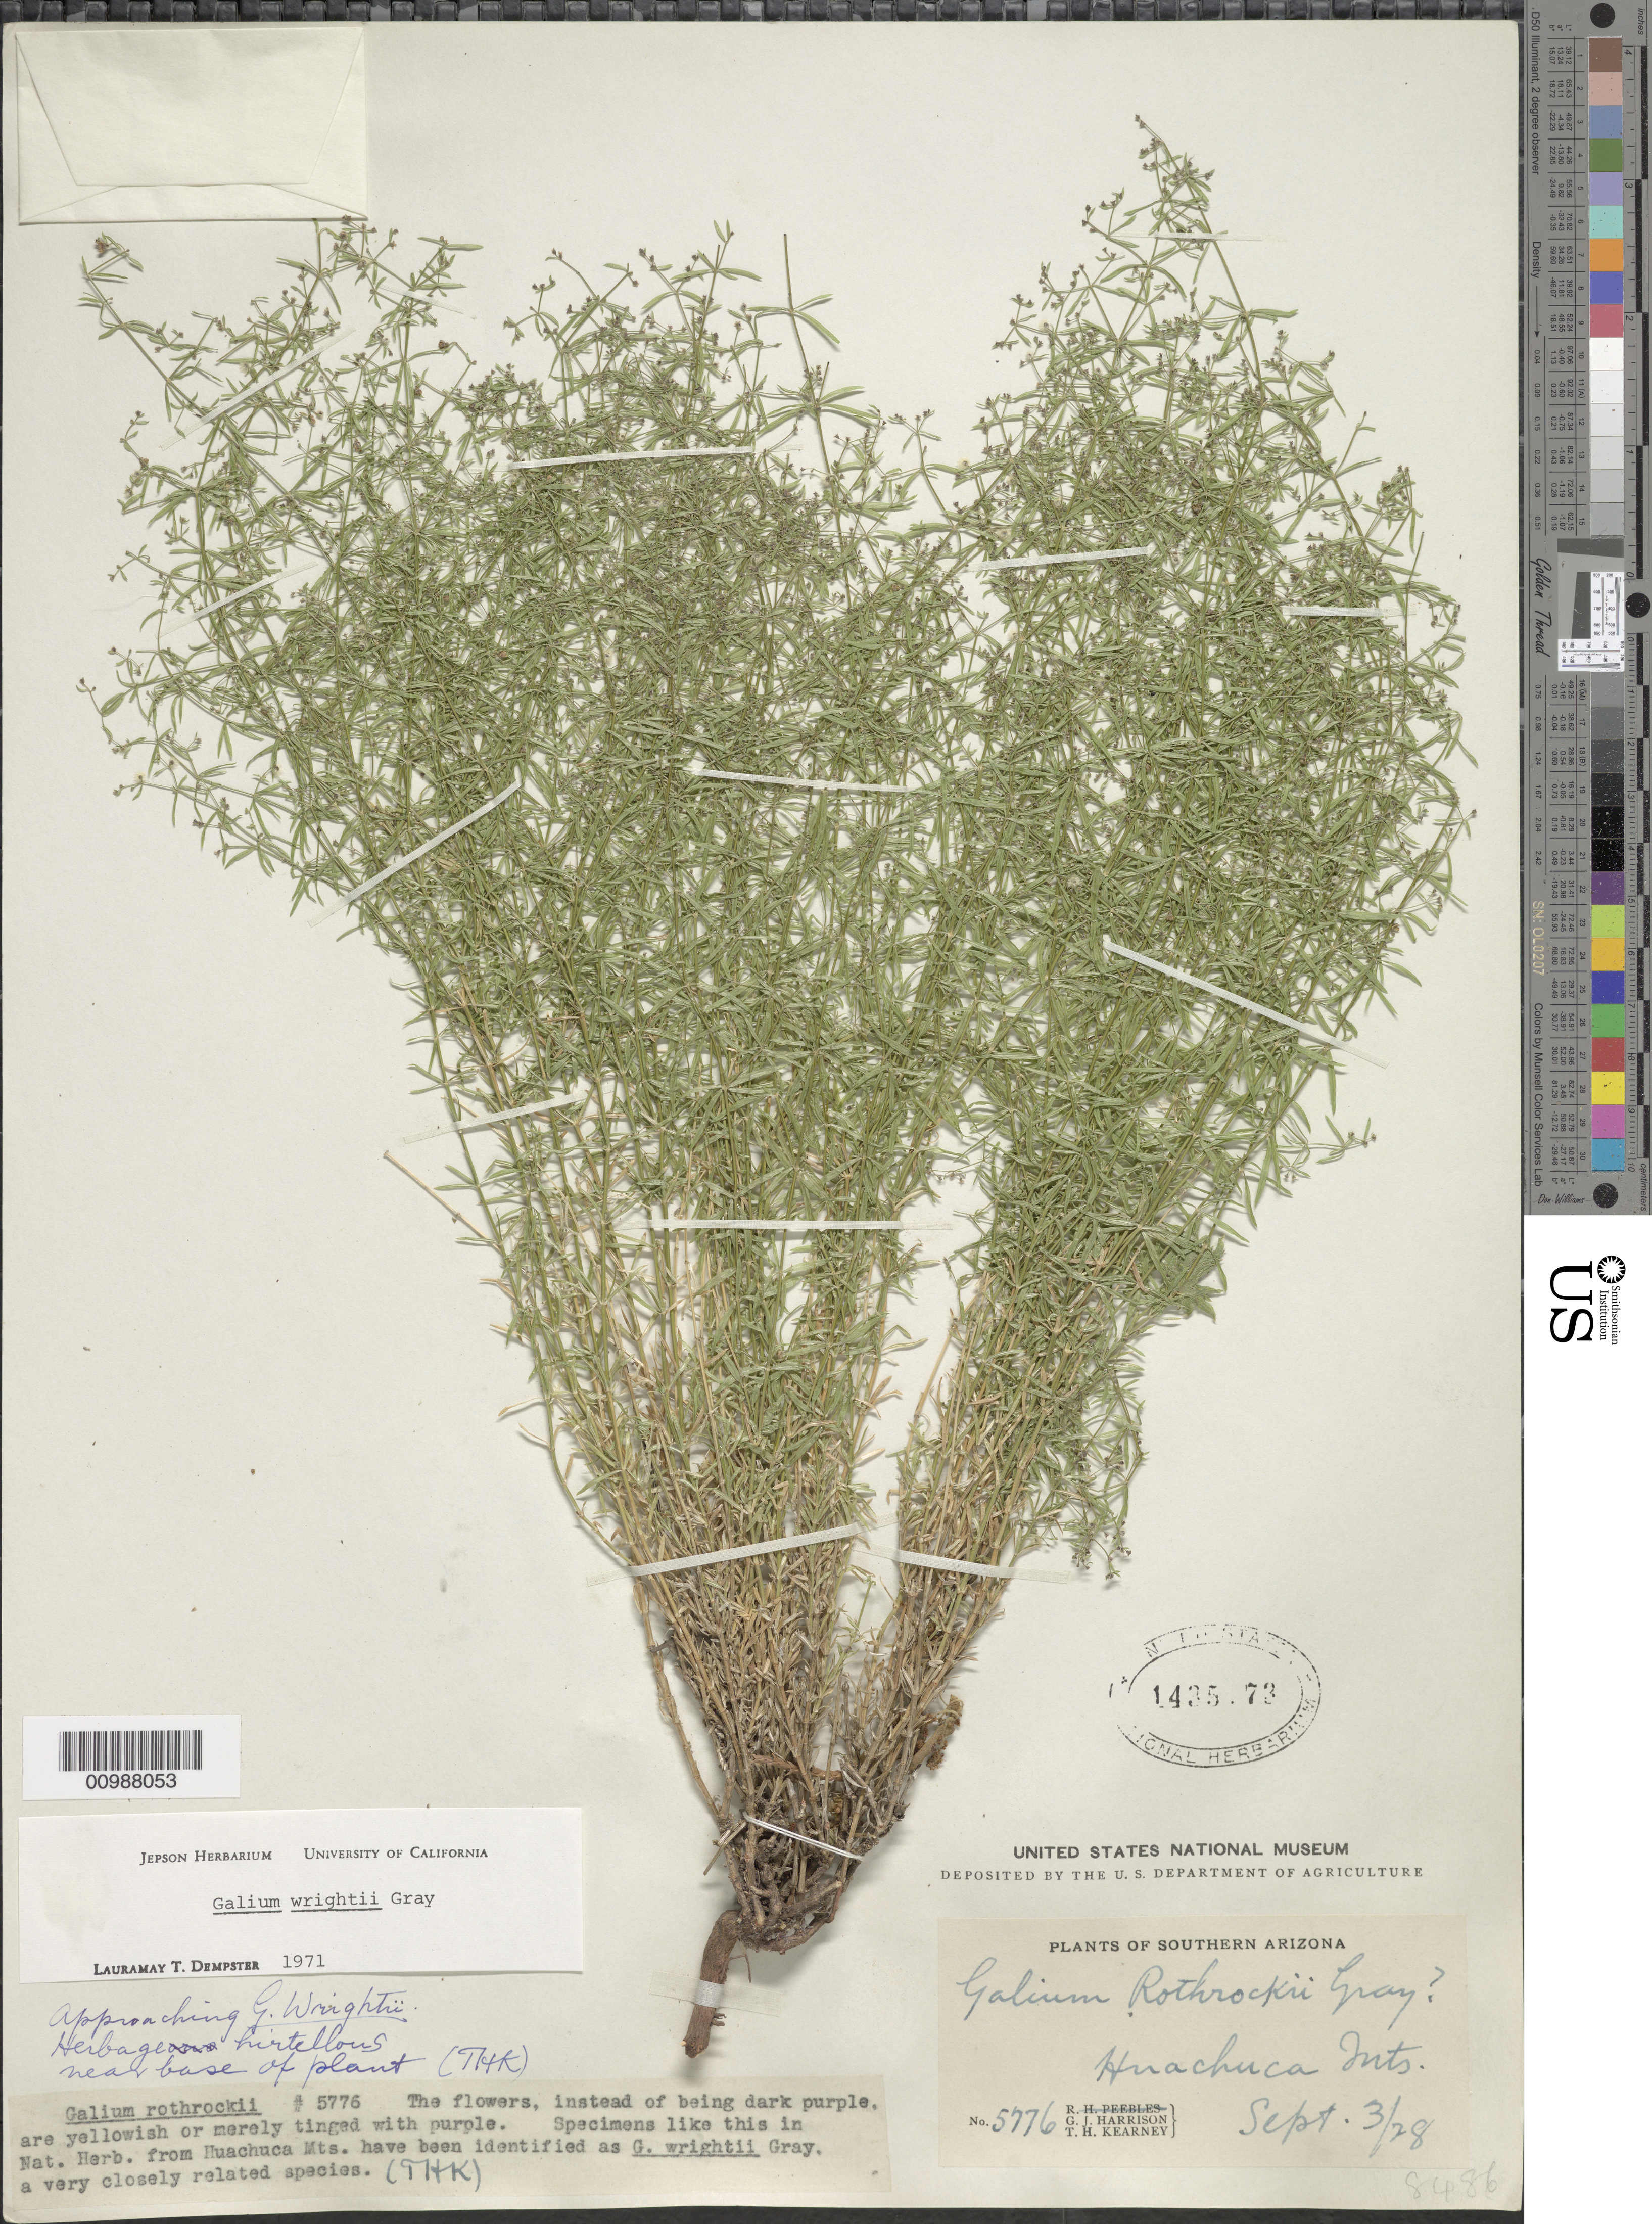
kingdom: Plantae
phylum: Tracheophyta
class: Magnoliopsida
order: Gentianales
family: Rubiaceae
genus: Galium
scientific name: Galium wrightii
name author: A. Gray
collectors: G. J. Harrison & T. H. Kearney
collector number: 5776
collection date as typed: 03 Sep 1928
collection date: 1928-09-03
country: United States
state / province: Arizona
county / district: Cochise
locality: Huachuca Mountains.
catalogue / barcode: US 1435473